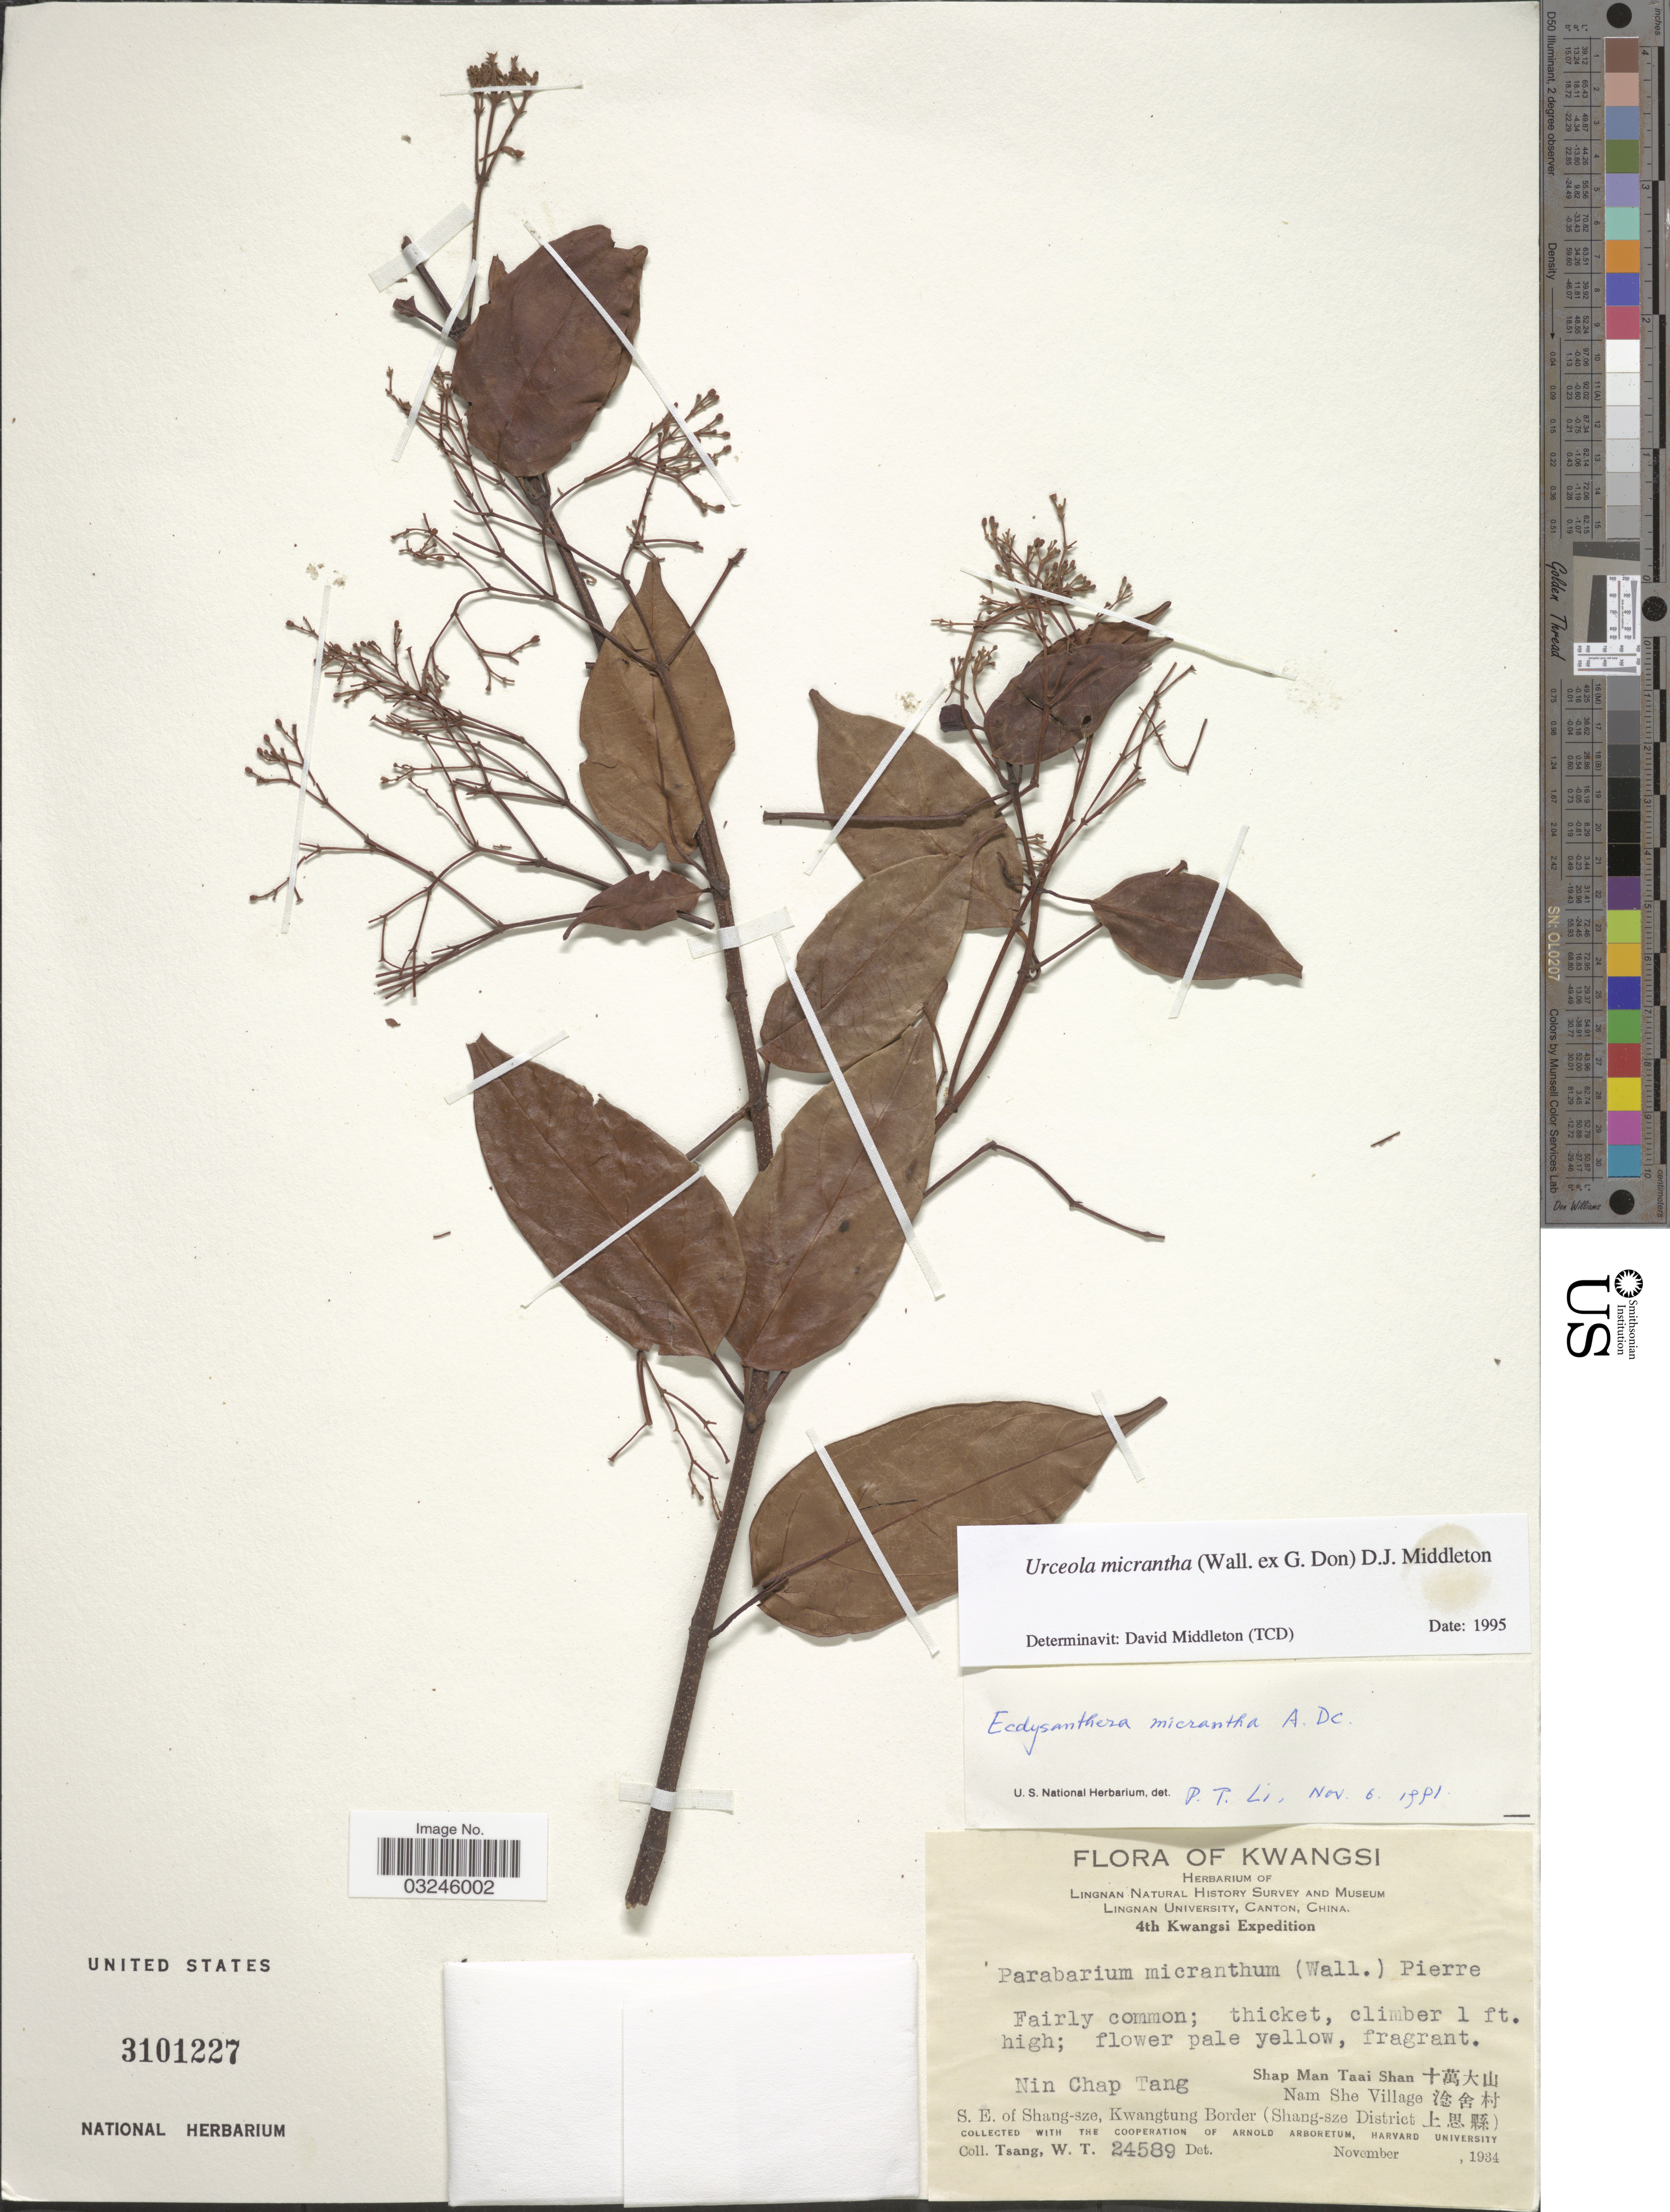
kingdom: Plantae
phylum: Tracheophyta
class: Magnoliopsida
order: Gentianales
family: Apocynaceae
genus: Urceola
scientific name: Urceola micrantha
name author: (Wall. ex G. Don) Mabb.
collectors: W. T. Tsang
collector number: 24589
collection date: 1934-11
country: China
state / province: Guangxi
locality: Kwangsi, Nin Chap Tang, Shap Man Taai Shan, Nam She Village, S.E. of Shang-sze, Kwangtung Border (Shang-sze District).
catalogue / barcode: US 3101227